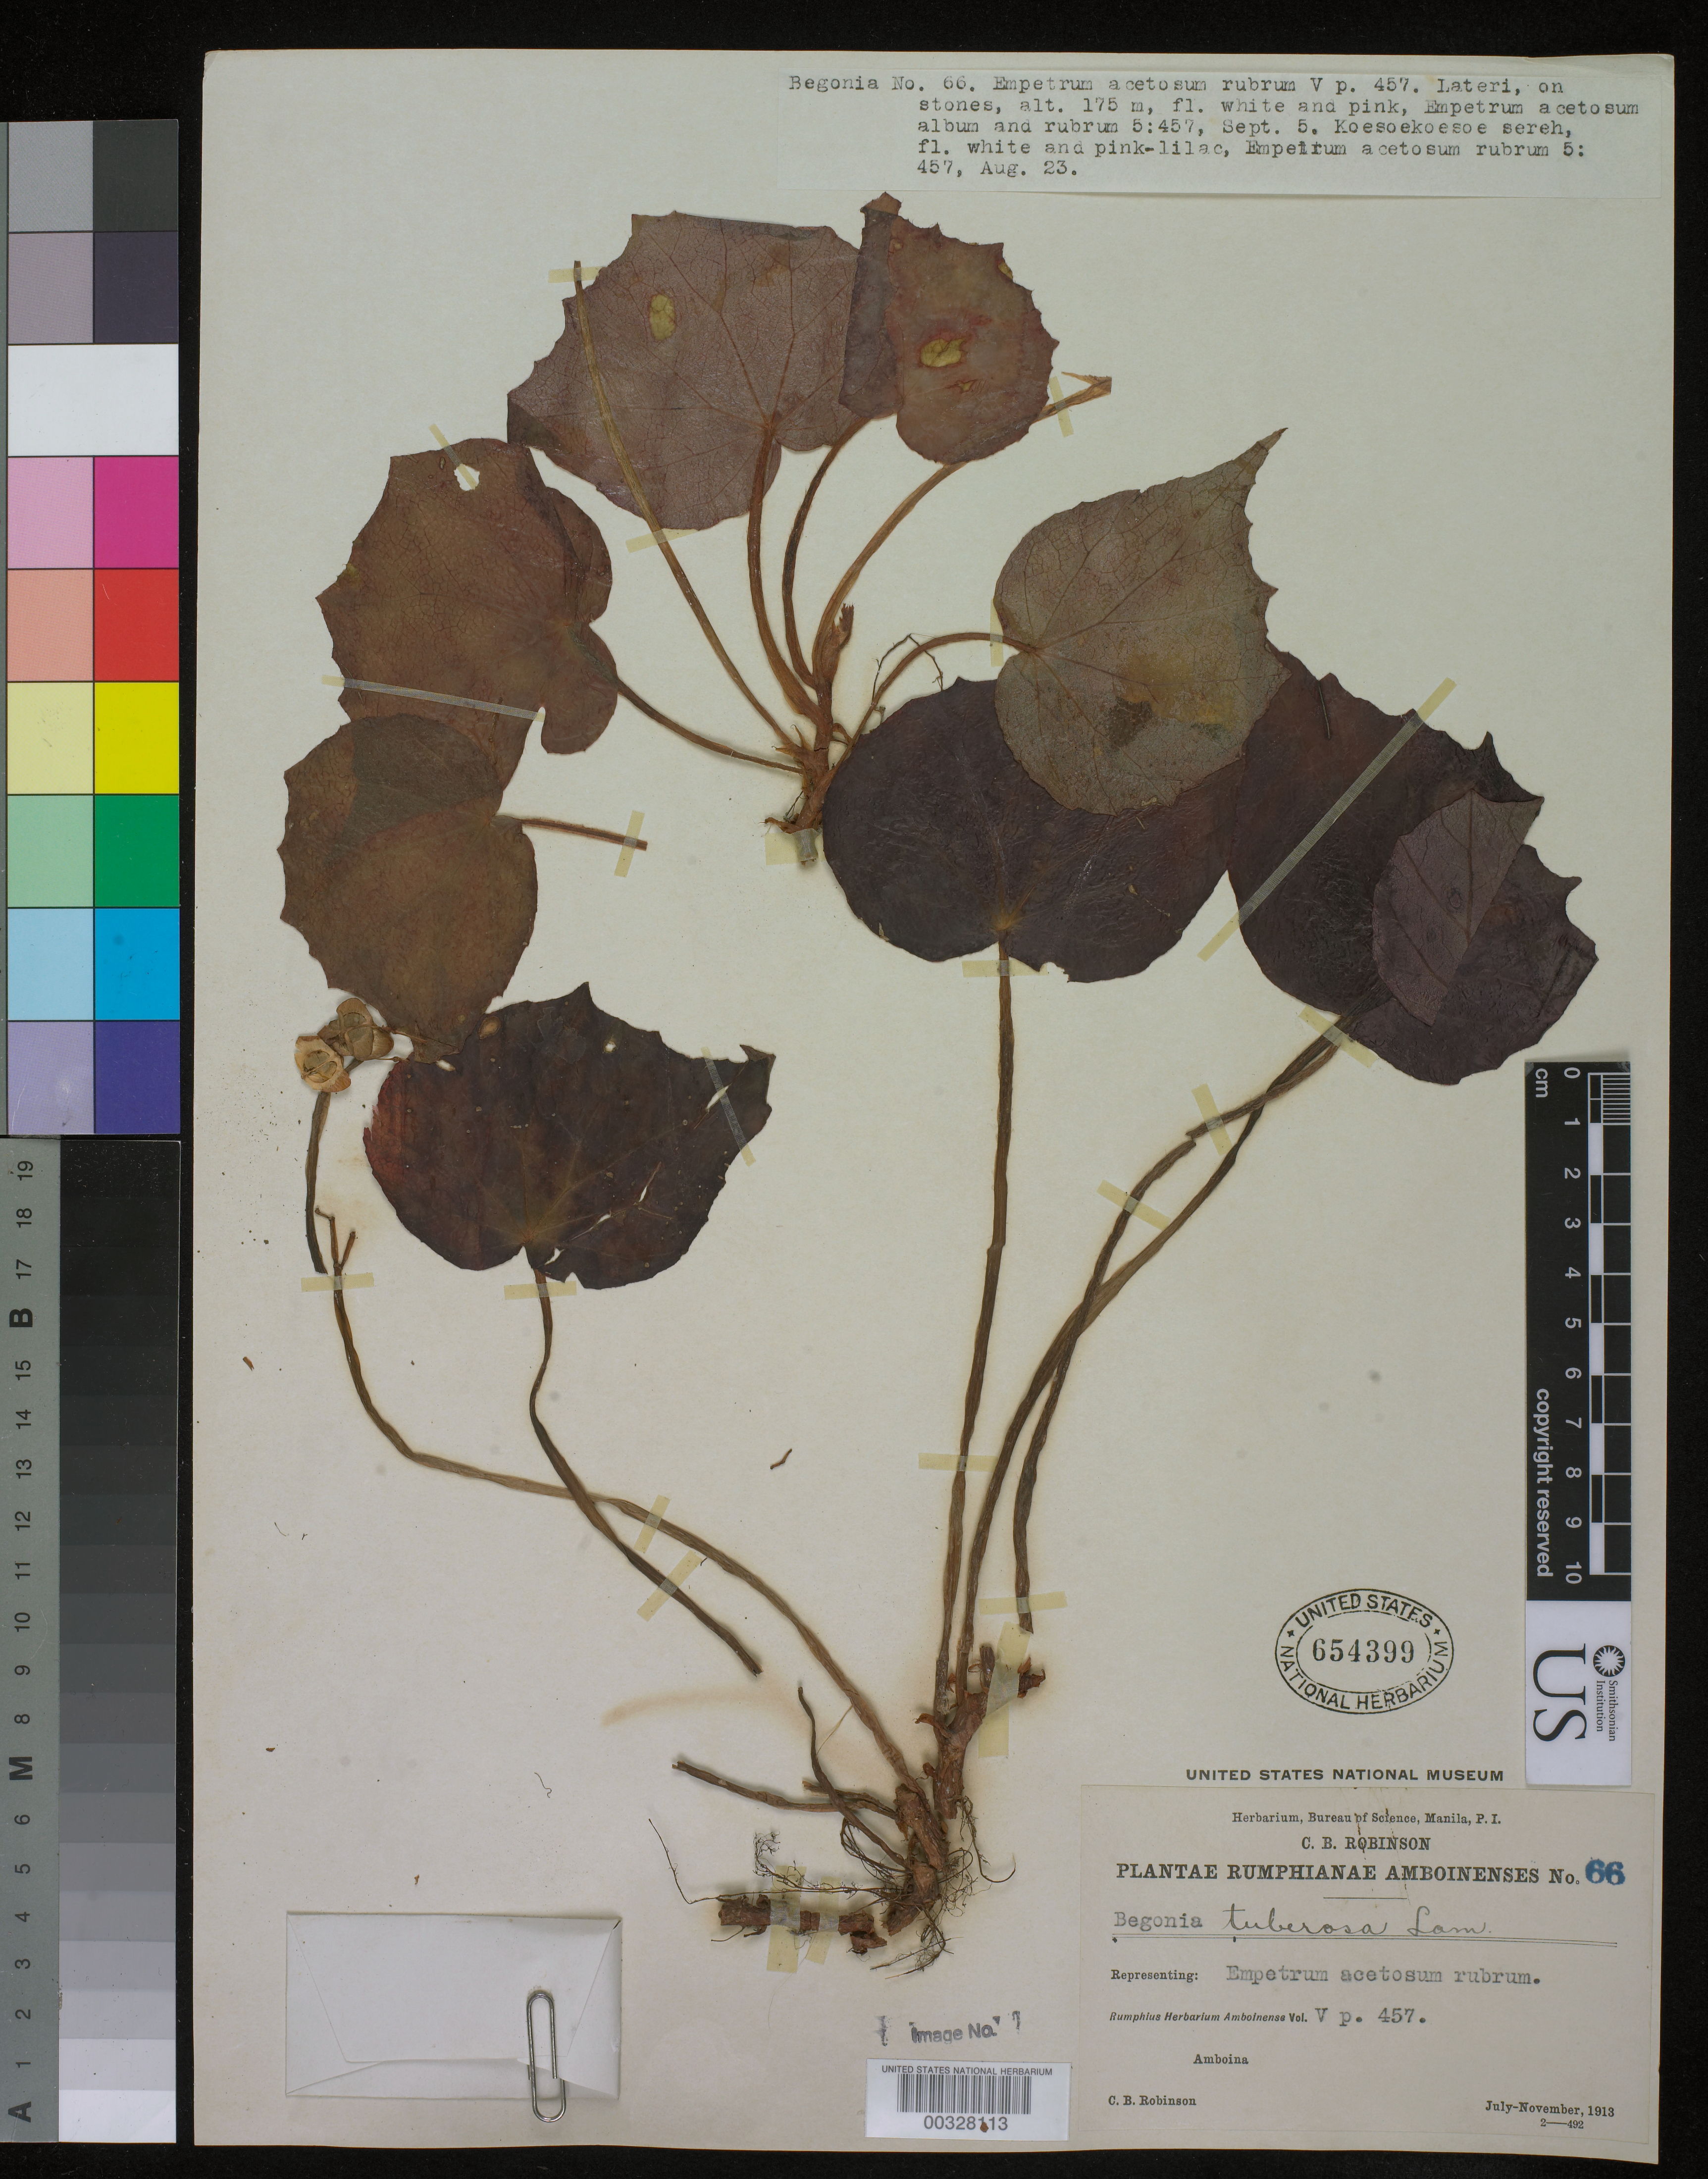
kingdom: Plantae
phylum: Tracheophyta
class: Magnoliopsida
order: Cucurbitales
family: Begoniaceae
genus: Begonia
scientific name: Begonia muricata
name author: Blume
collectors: C. Robinson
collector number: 66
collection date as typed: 05 Sep 1913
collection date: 1913-09-05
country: Indonesia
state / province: Maluku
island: Amboina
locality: Lateri [Moluccas]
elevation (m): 175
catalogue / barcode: US 654399